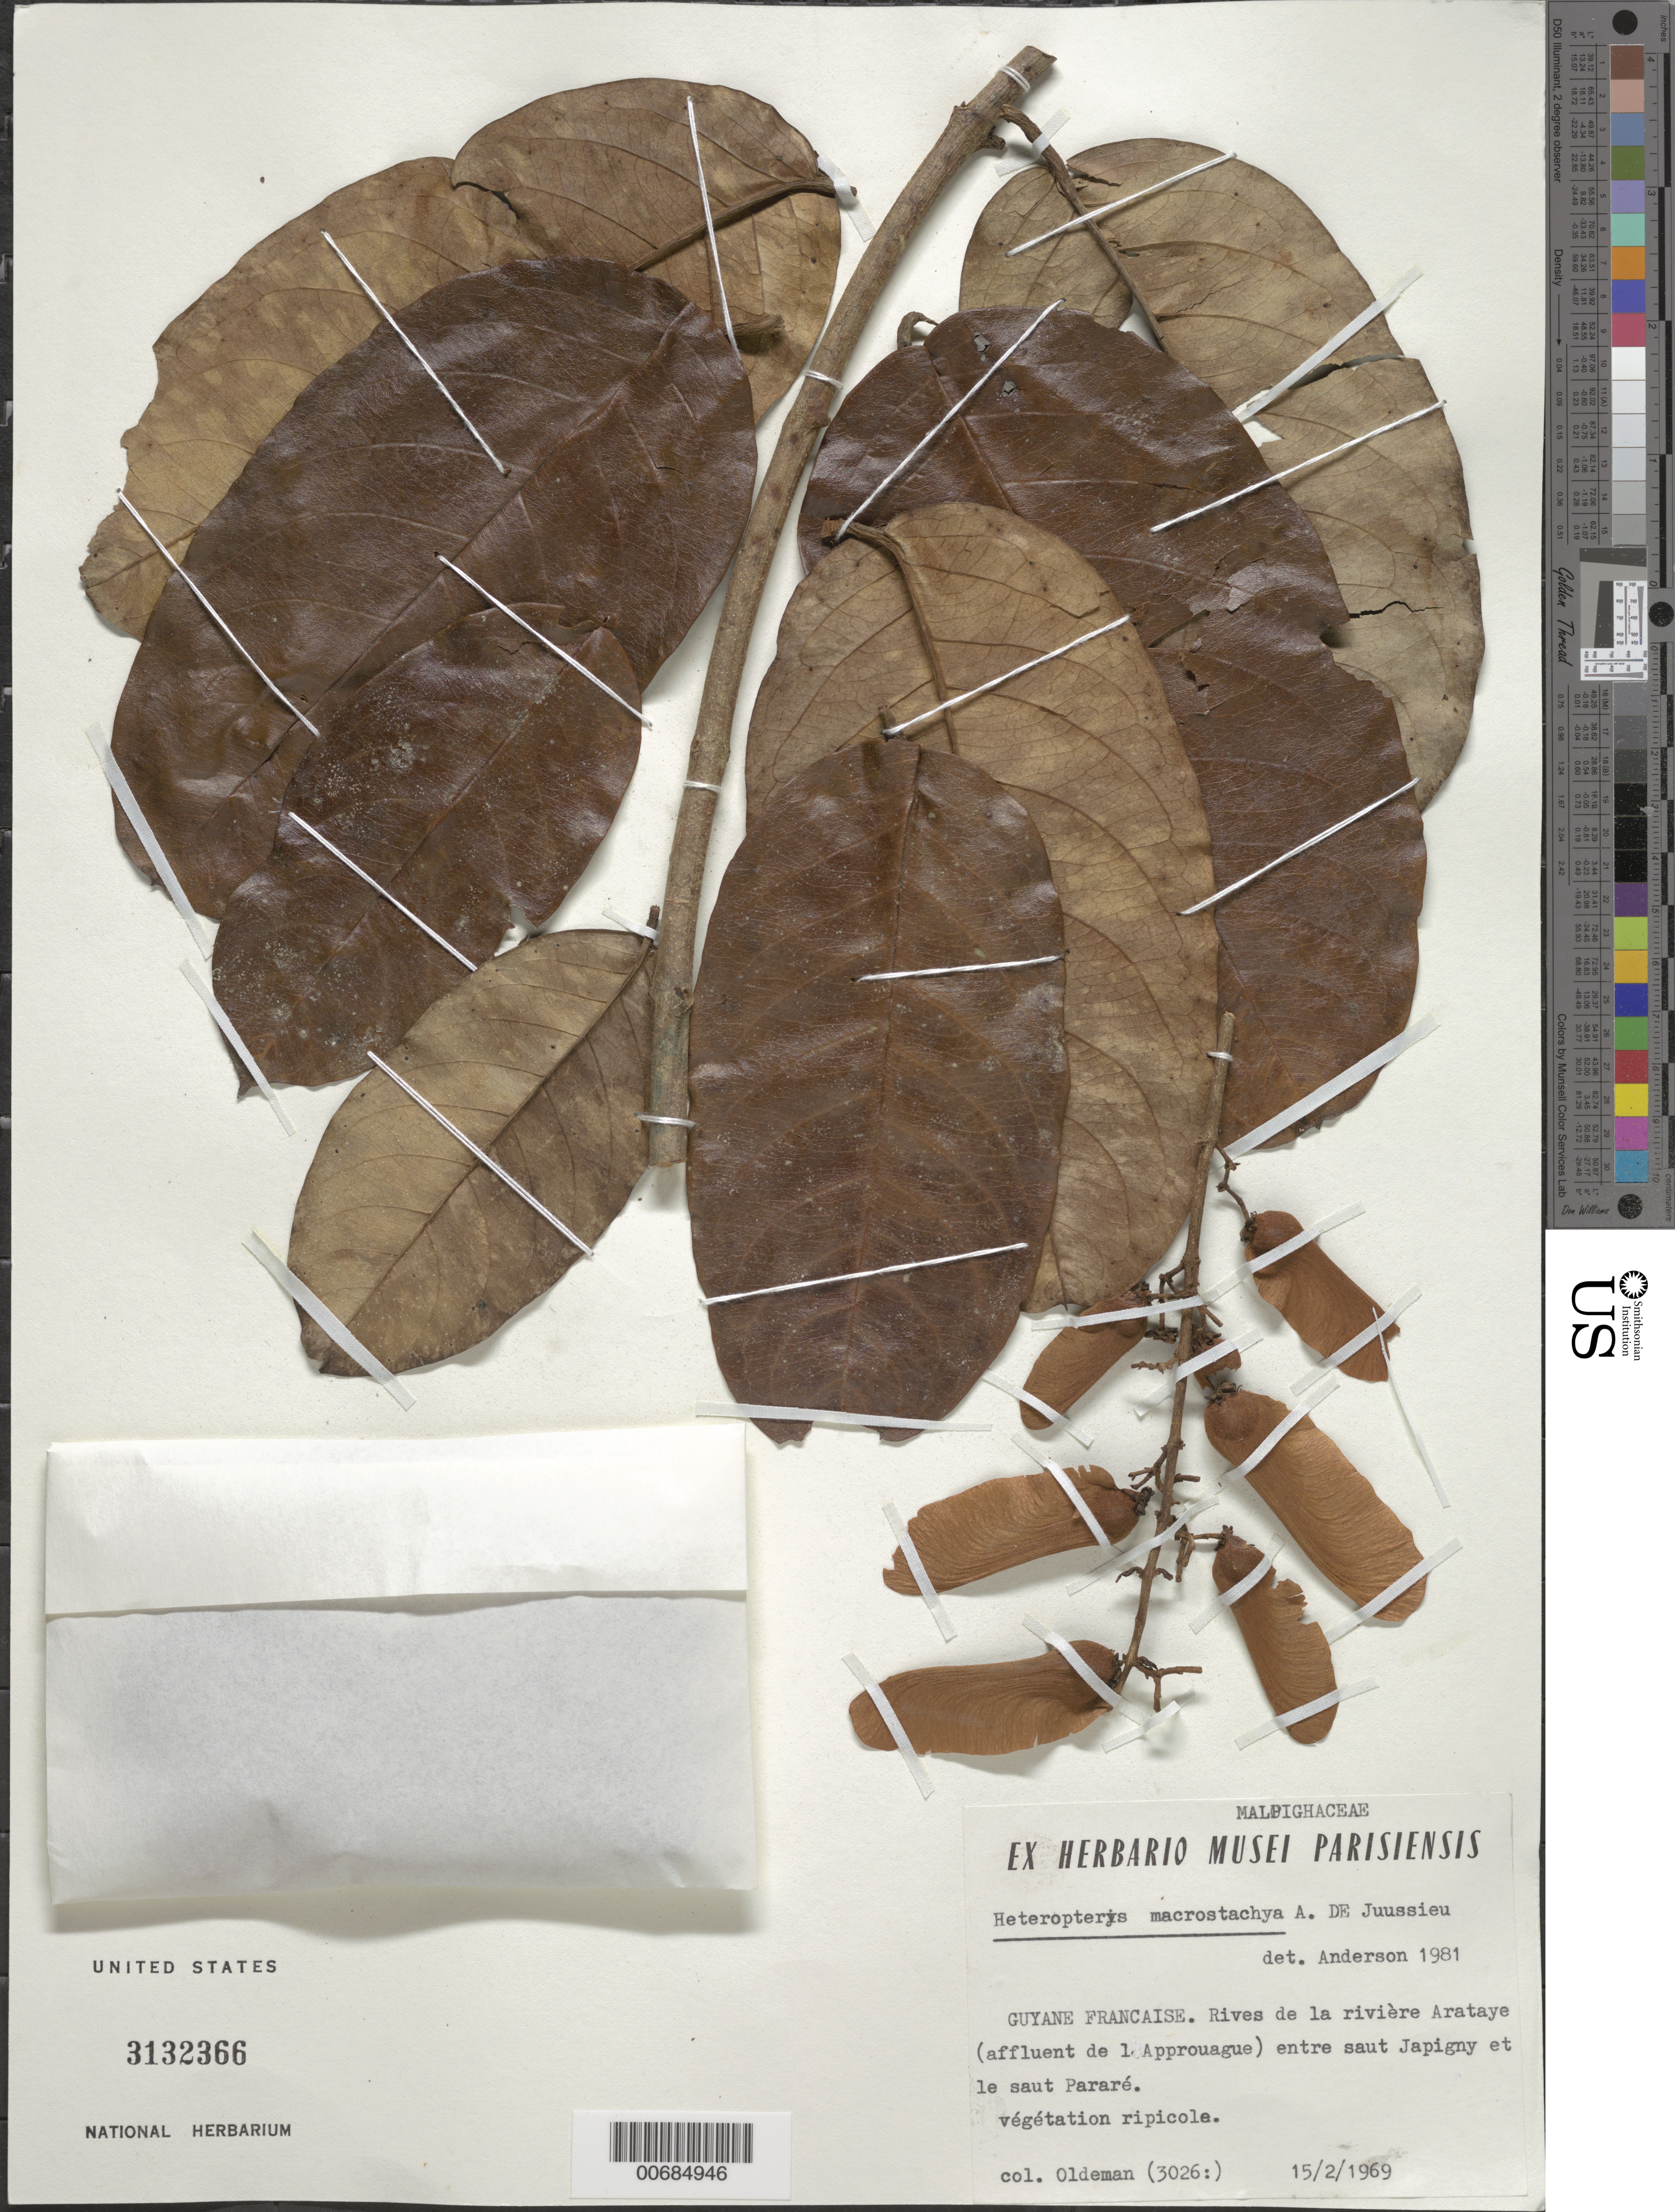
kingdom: Plantae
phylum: Tracheophyta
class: Magnoliopsida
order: Malpighiales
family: Malpighiaceae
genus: Heteropterys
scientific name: Heteropterys macrostachya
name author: A. Juss.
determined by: Anderson, W. R., (MICH), University of Michigan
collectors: R. Oldeman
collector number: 3026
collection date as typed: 15-Feb-69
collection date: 1969-02-15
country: French Guiana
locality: Rivière Arataye; entre saut Japigny & le saut Pararé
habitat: Végétation ripicole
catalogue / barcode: US 3132366